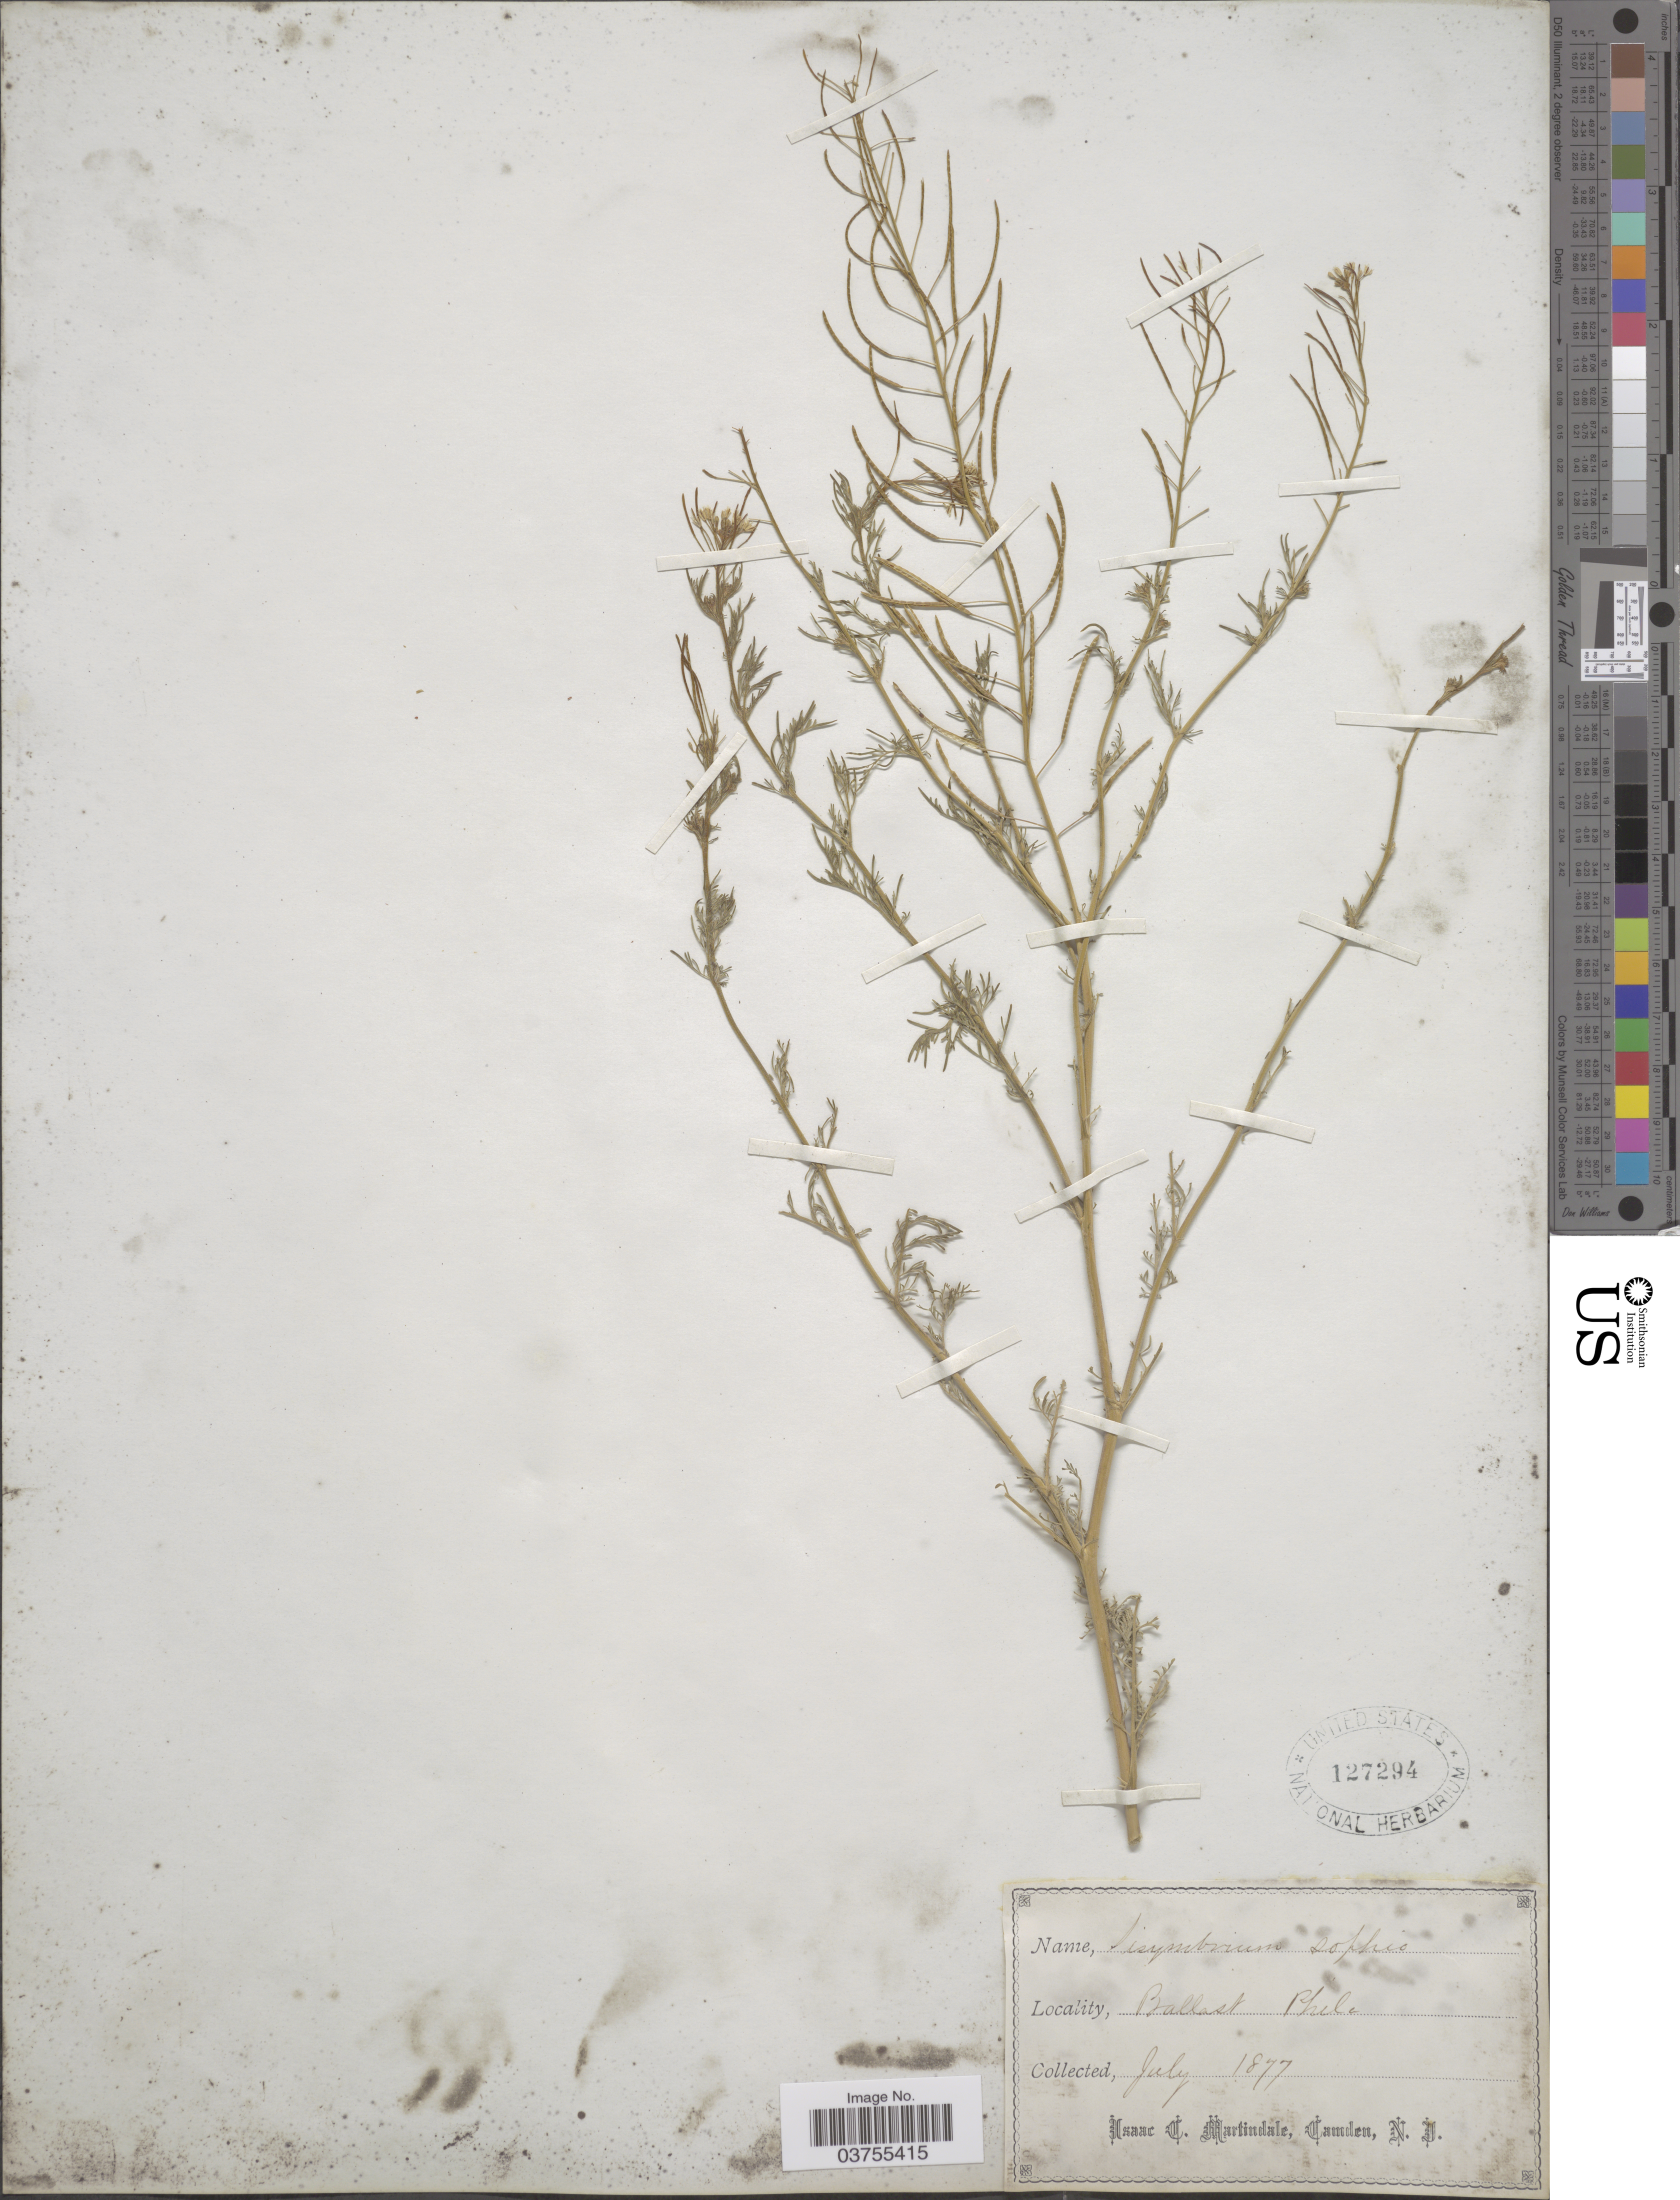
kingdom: Plantae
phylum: Tracheophyta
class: Magnoliopsida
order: Brassicales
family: Brassicaceae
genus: Descurainia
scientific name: Descurainia sophia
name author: (L.) Webb ex Prantl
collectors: I. C. Martindale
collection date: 1877-07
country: United States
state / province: New Jersey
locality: Ballast Phila.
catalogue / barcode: US 127294